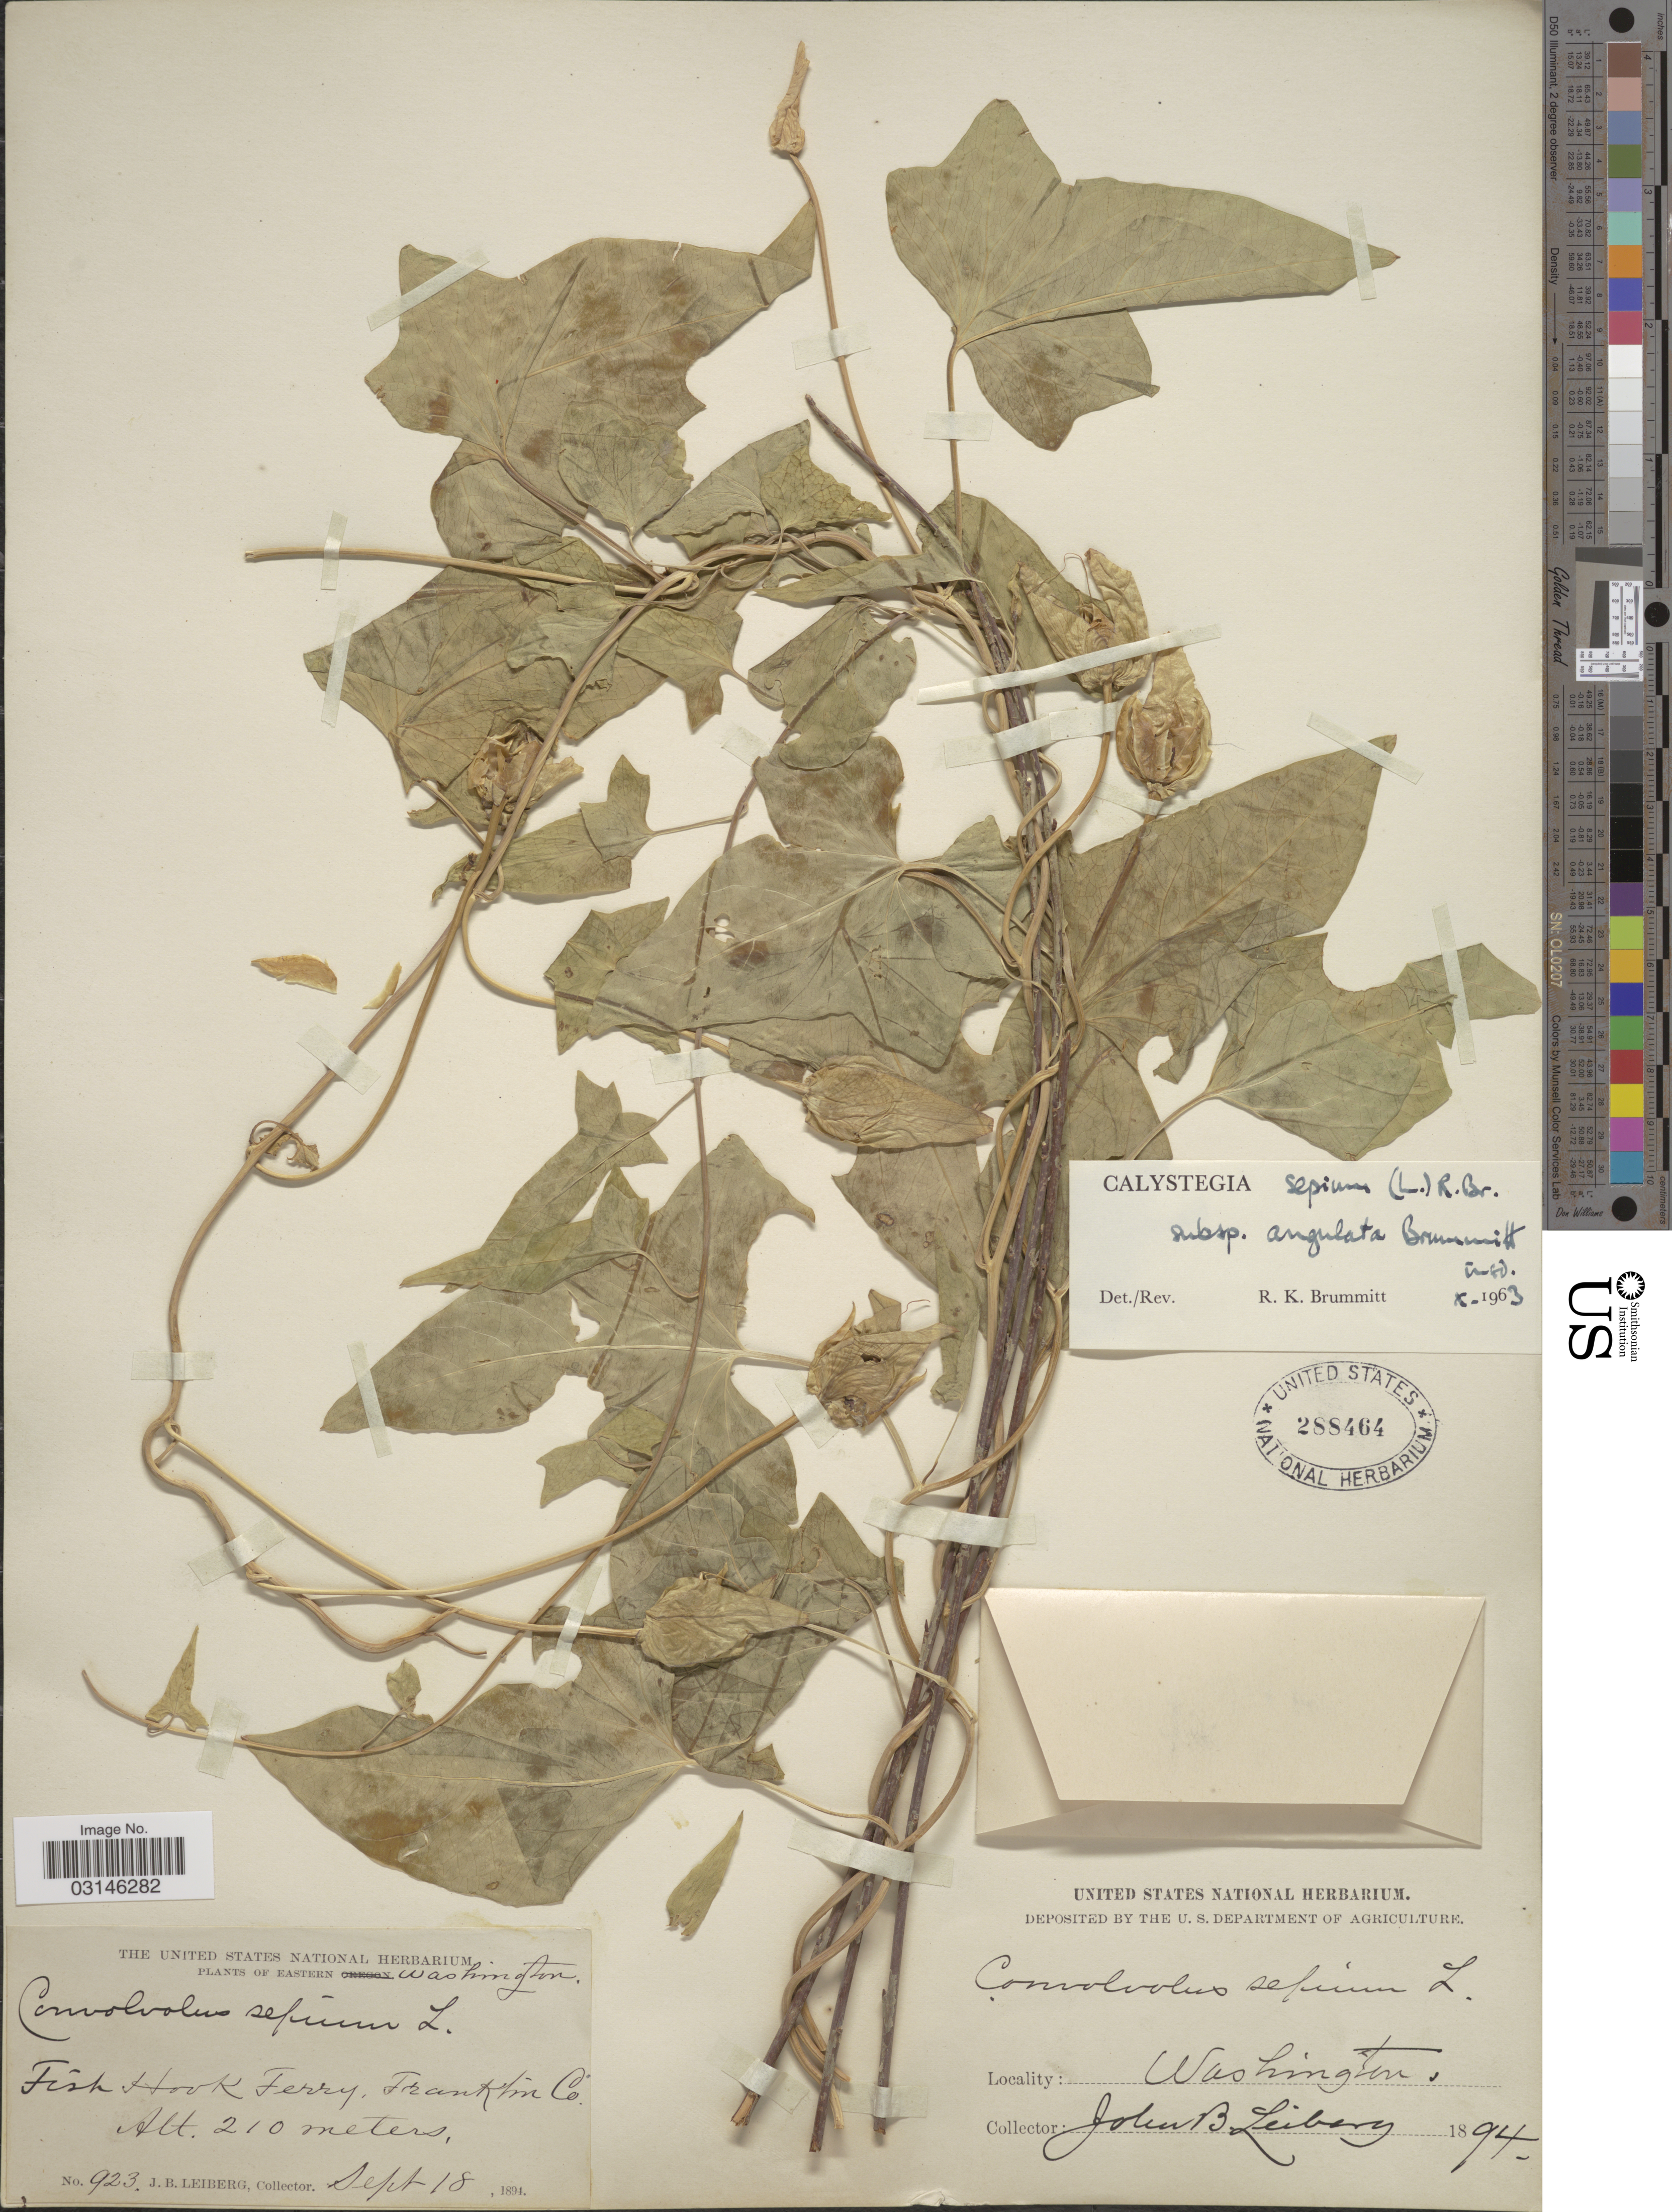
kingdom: Plantae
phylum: Tracheophyta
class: Magnoliopsida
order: Solanales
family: Convolvulaceae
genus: Calystegia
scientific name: Calystegia sepium subsp. angulata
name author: Brummitt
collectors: J. B. Leiberg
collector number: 923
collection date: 1894-09-18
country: United States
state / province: Washington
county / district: Franklin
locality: Eastern Washington, Fish Hook Ferry, Franklin Co.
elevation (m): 210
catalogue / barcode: US 288464